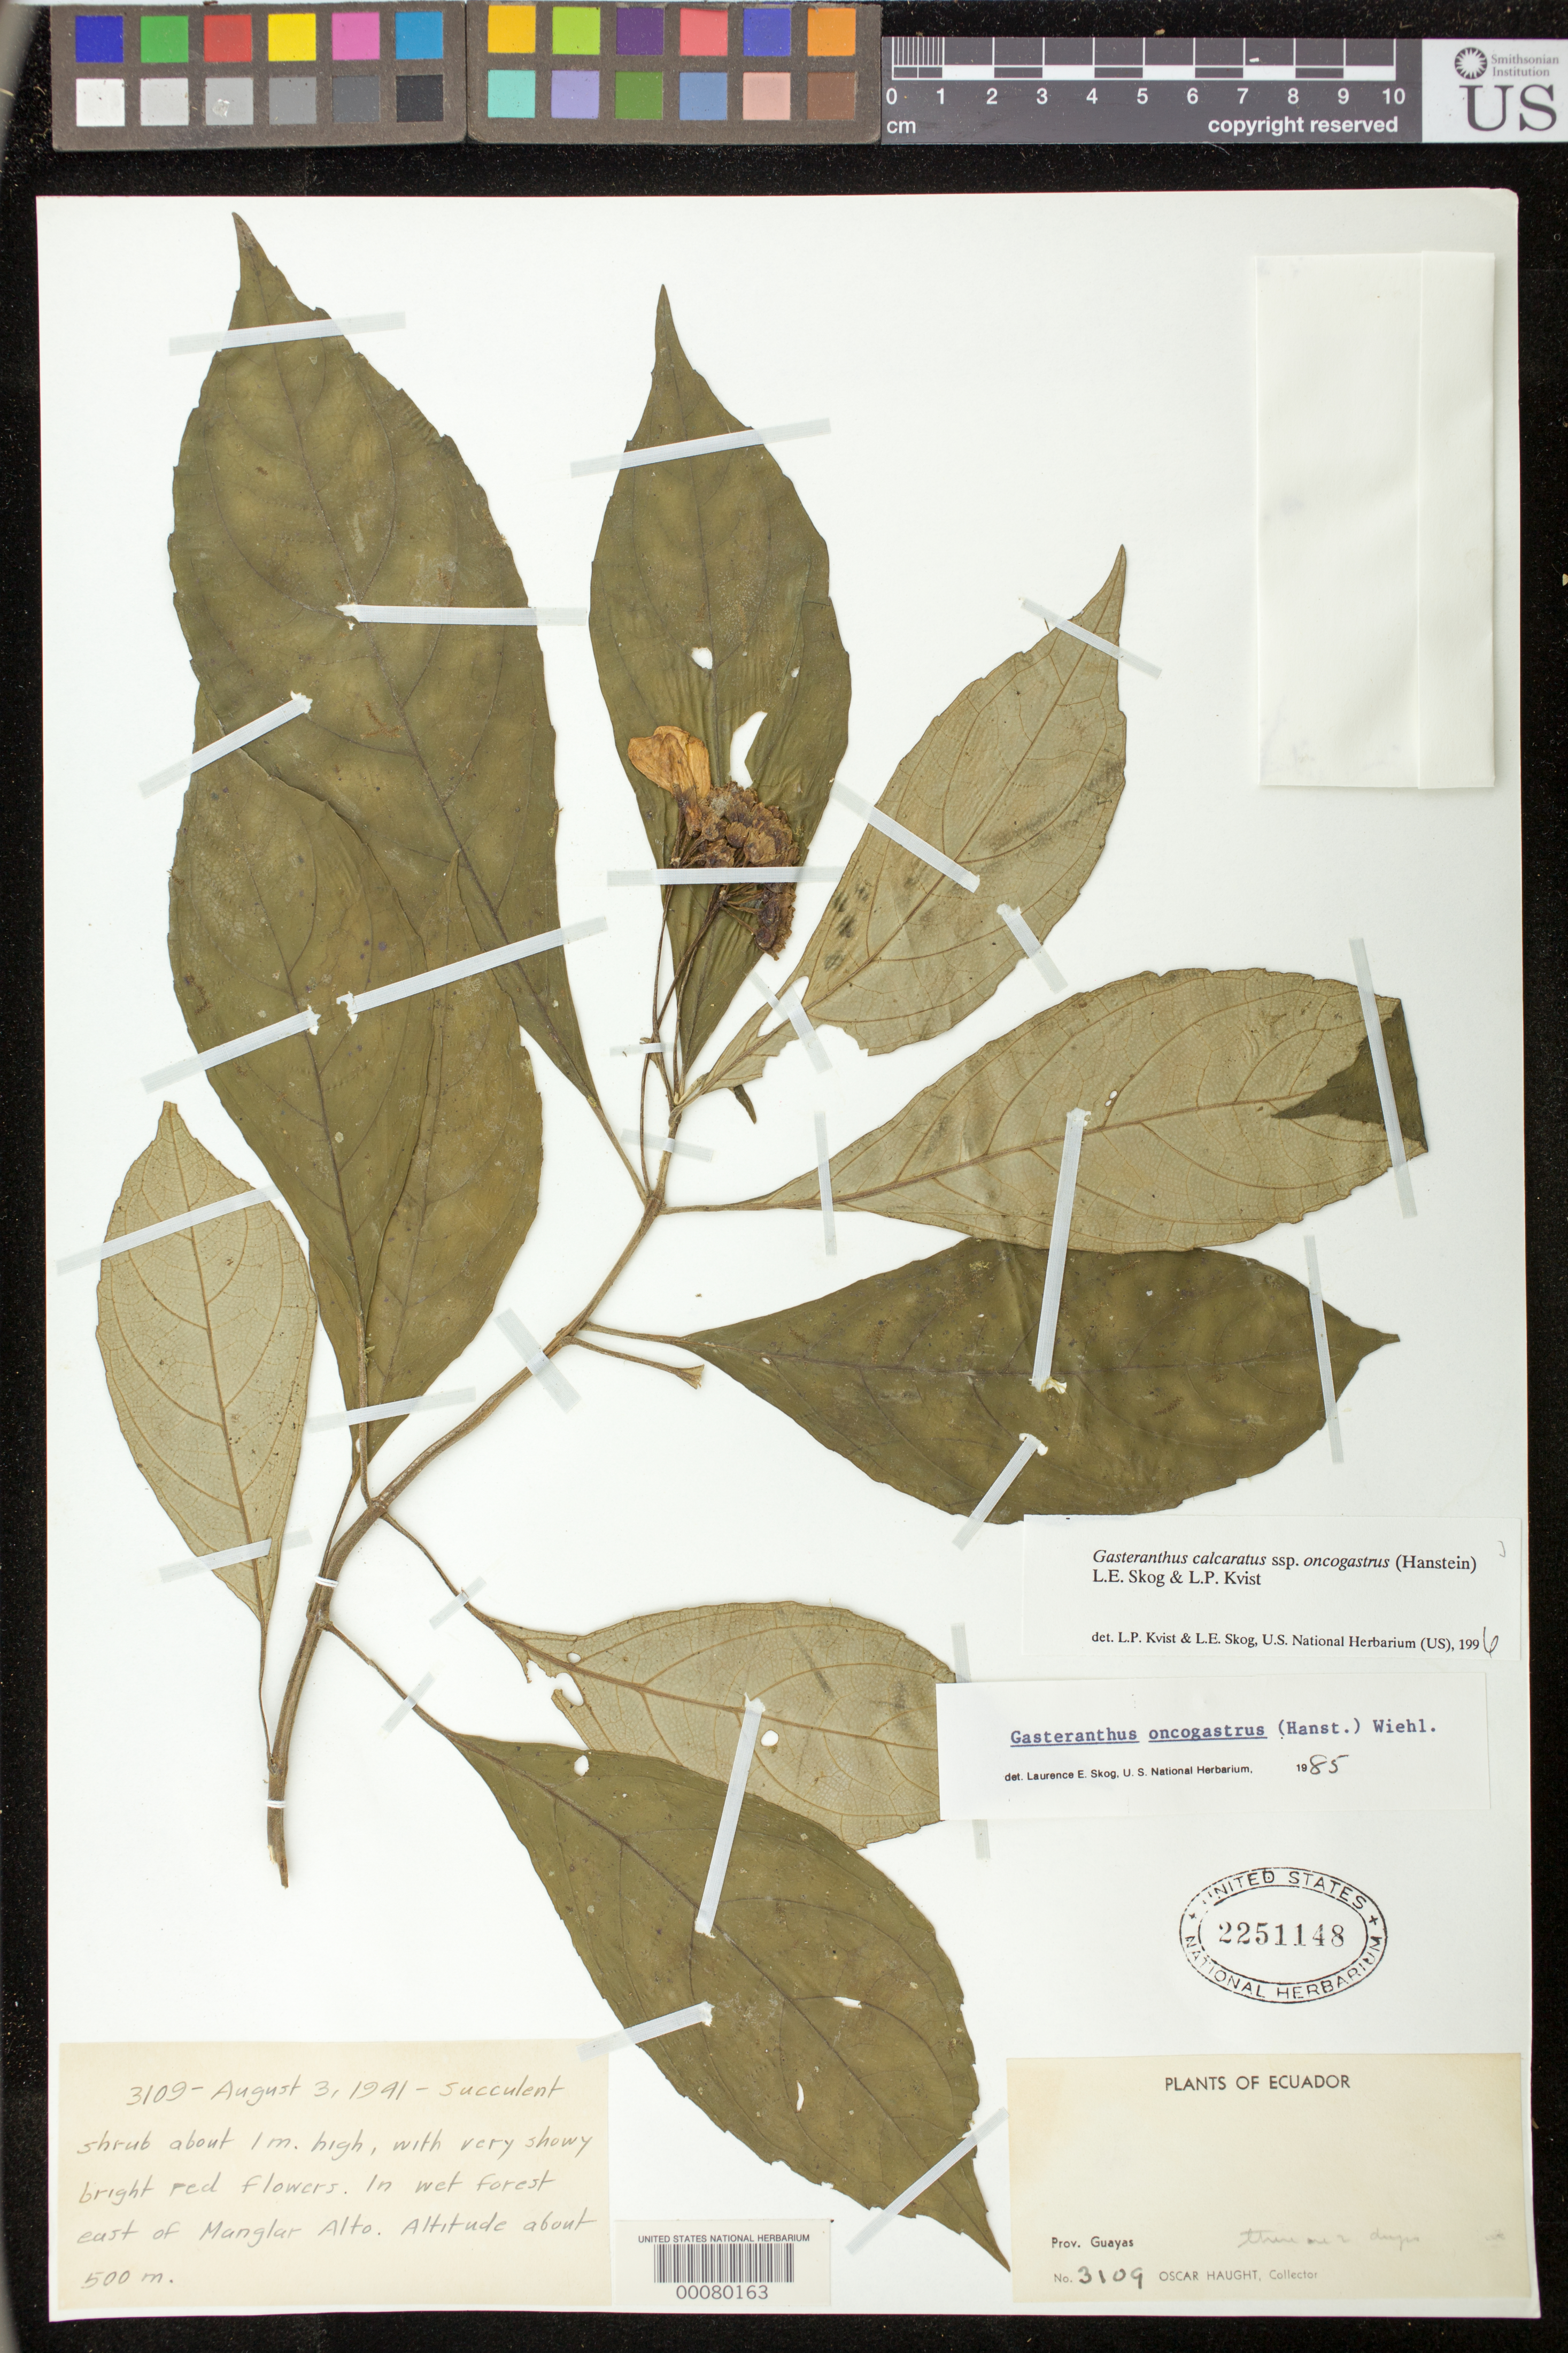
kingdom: Plantae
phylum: Tracheophyta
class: Magnoliopsida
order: Lamiales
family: Gesneriaceae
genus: Sinningia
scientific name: Sinningia incarnata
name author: (Aubl.) D.L. Denham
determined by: Skog, Laurence E.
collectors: O. L. Haught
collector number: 3109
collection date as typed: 03 Aug 1941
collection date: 1941-08-03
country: Ecuador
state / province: Guayas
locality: E of Manglar Alto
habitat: In wet forest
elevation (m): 500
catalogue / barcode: US 2251148